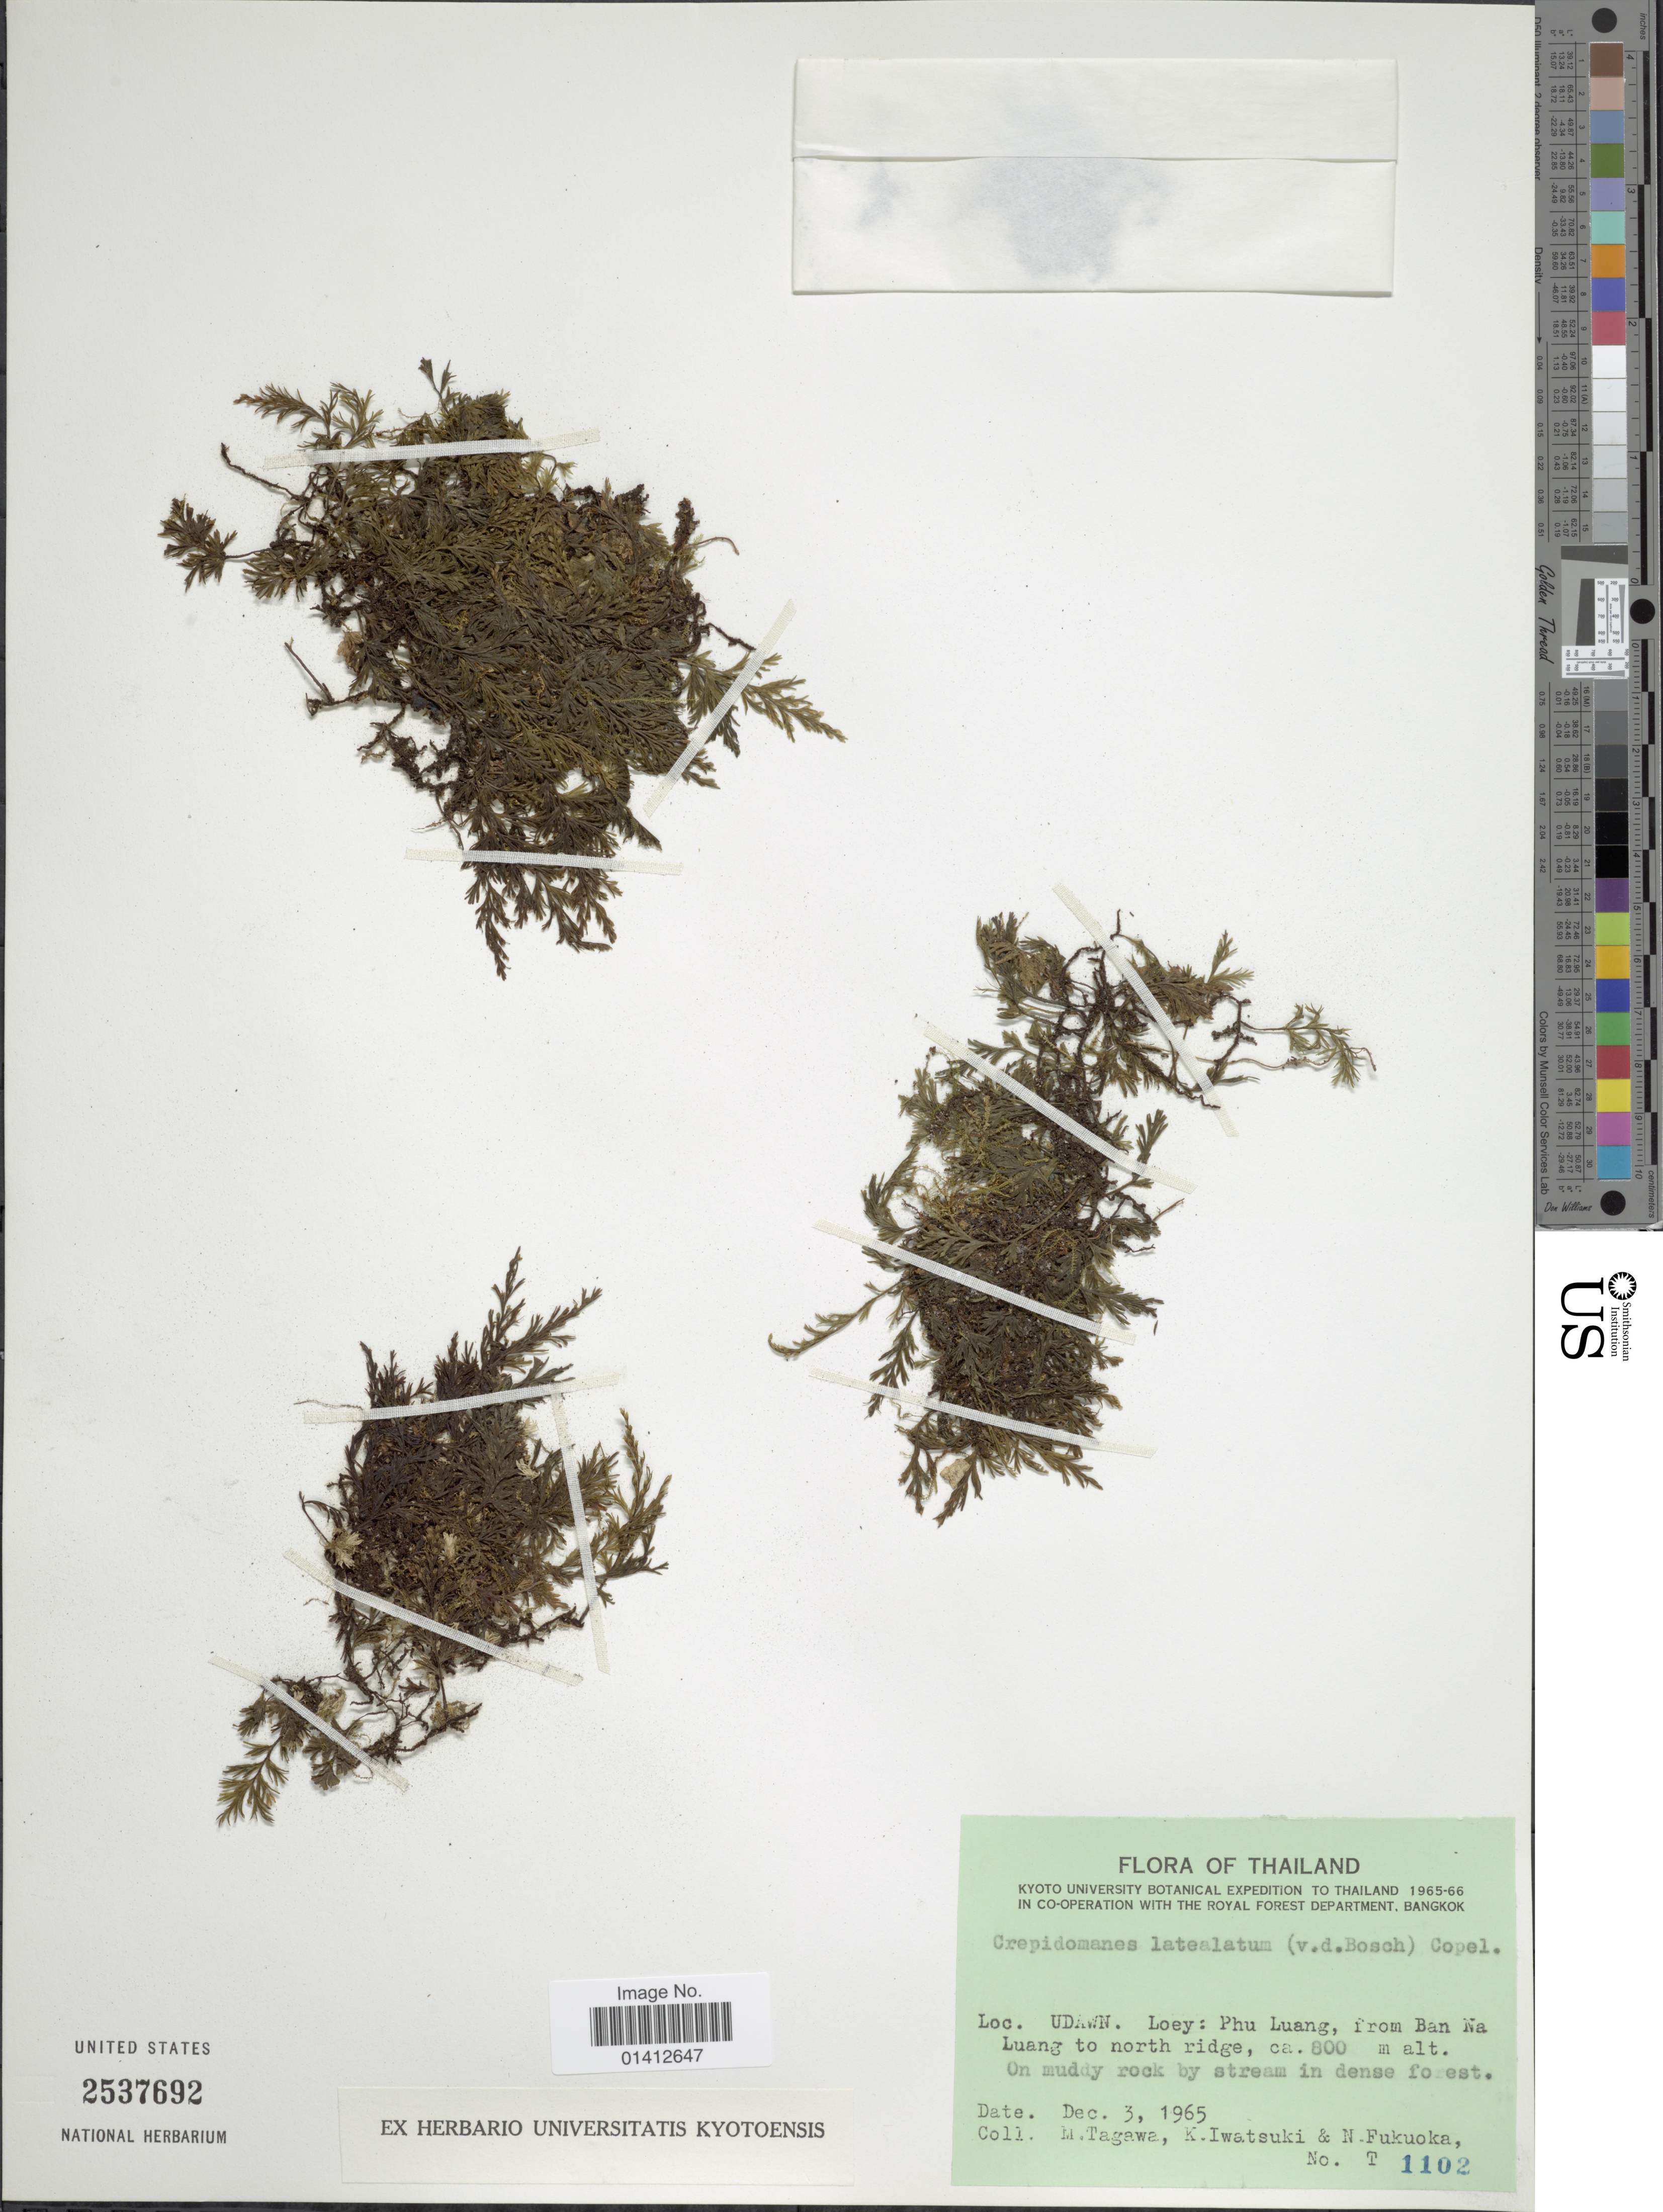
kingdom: Plantae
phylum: Tracheophyta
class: Polypodiopsida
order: Hymenophyllales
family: Hymenophyllaceae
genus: Crepidomanes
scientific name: Crepidomanes latealatum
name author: (Bosch) Copel.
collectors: M. Tagawa, K. Iwatsuki & N. Fukuoka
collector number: T 1102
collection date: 1965-12-03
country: Thailand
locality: Udawn. Loey: Phu Luang, from Ban Na Luang to north ridge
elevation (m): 800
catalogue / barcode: US 2537692